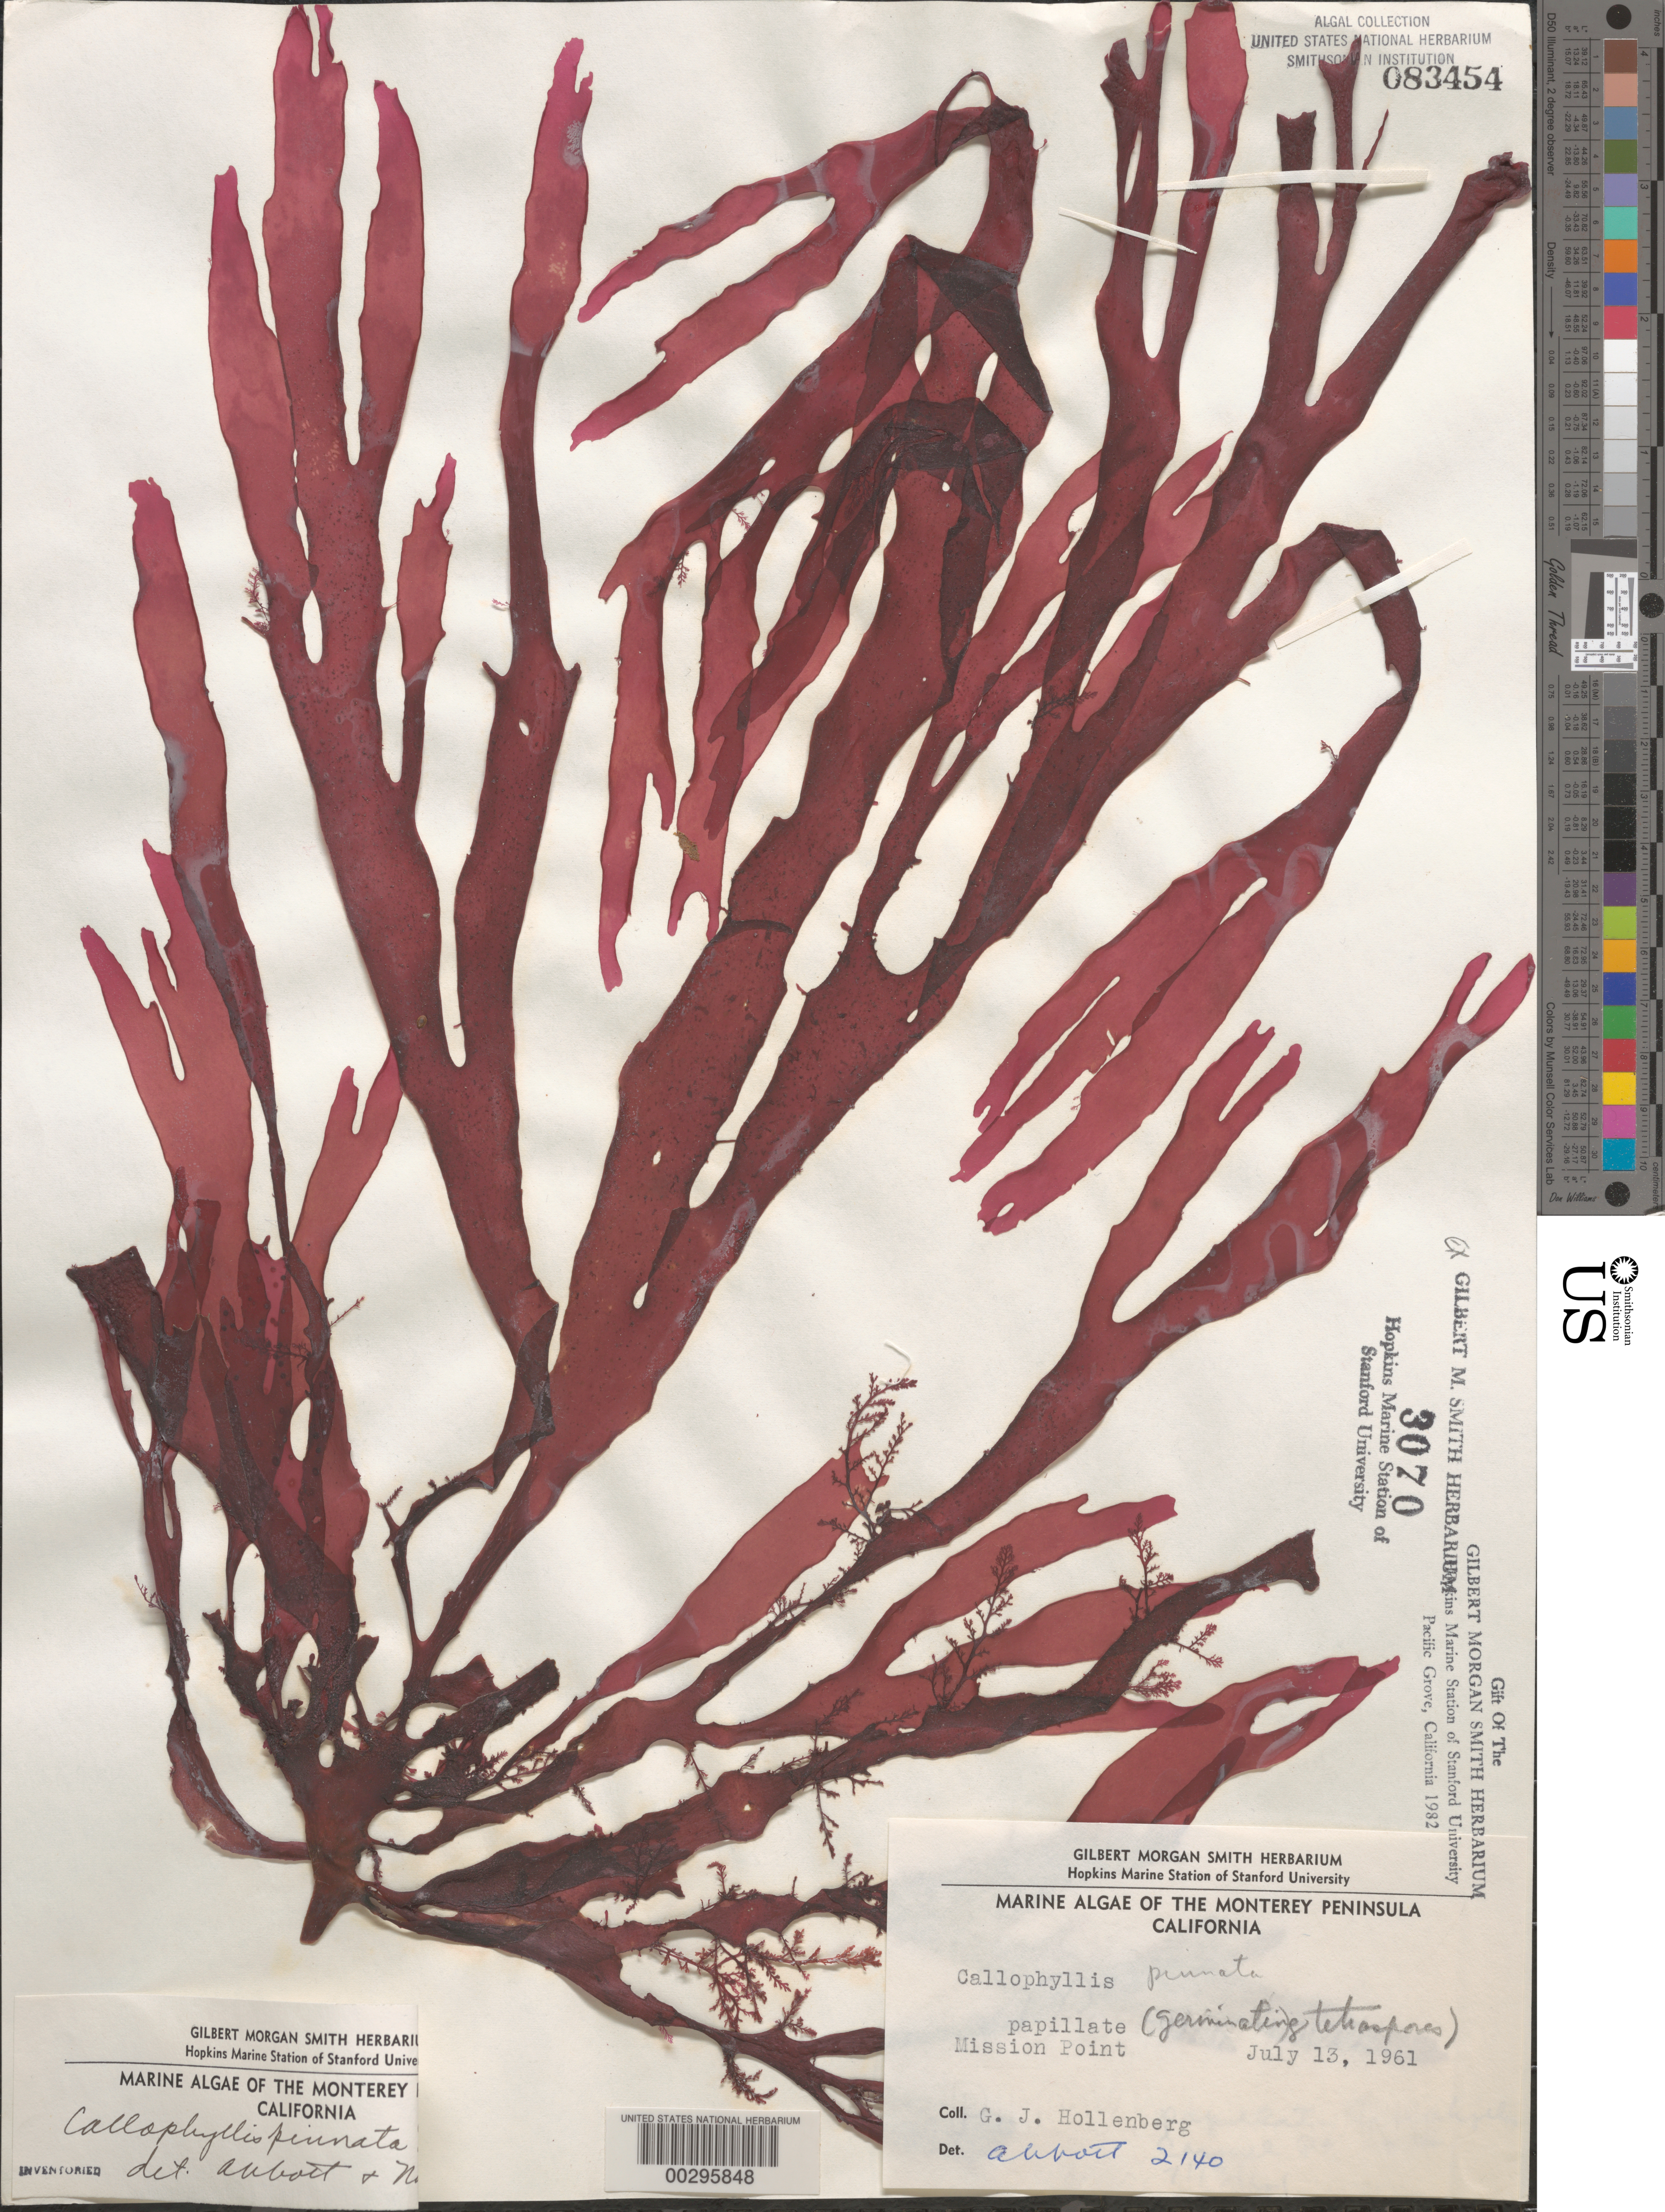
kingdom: Plantae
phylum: Rhodophyta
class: Florideophyceae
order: Gigartinales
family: Kallymeniaceae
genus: Callophyllis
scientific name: Callophyllis pinnata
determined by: Abbott, I. A.; Norris, R. E.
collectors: G. Hollenberg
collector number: IAA 2140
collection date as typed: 13 Jul 1961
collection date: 1961-07-13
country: United States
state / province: California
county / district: Monterey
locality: Mission Point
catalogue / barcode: US 83454